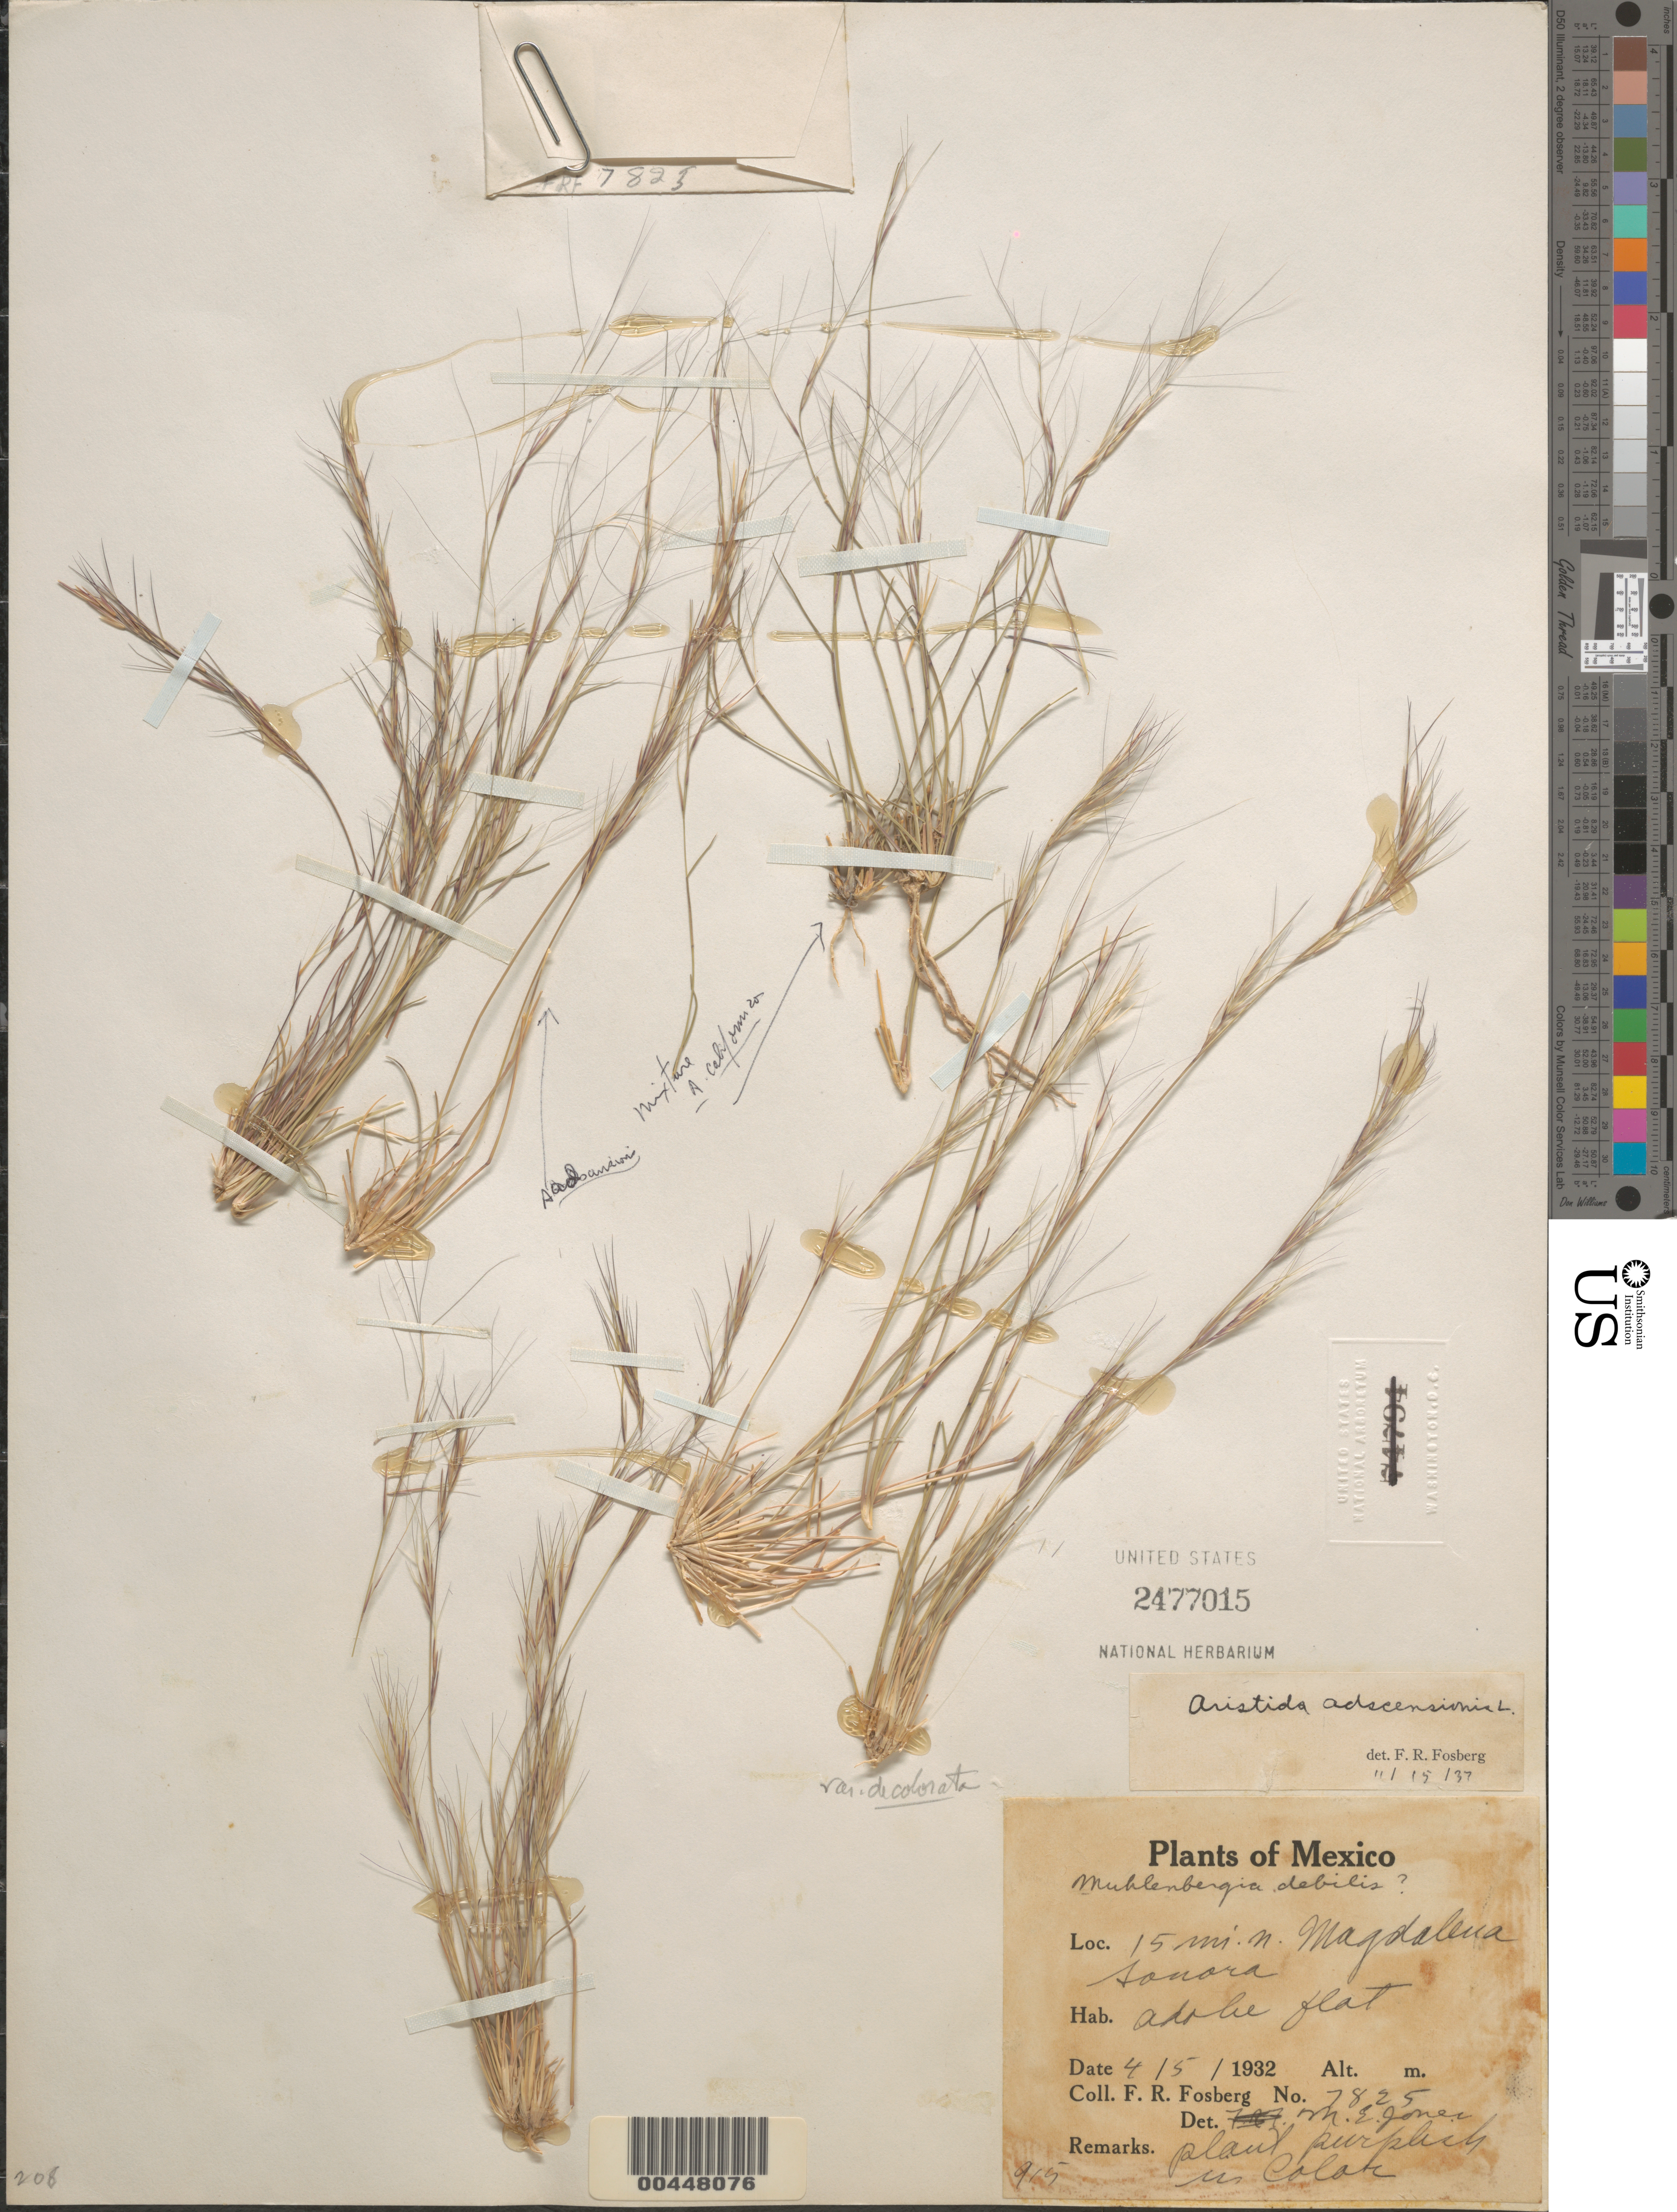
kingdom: Plantae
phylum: Tracheophyta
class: Liliopsida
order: Poales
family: Poaceae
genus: Aristida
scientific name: Aristida adscensionis var. decolorata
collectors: F. R. Fosberg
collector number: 7825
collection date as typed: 5 Apr 1932 or 4 May 1932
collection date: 1932-04-05 or 1932-05-04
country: Mexico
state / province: Sinaloa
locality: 15 mi N Magdalena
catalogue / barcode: US 2477015